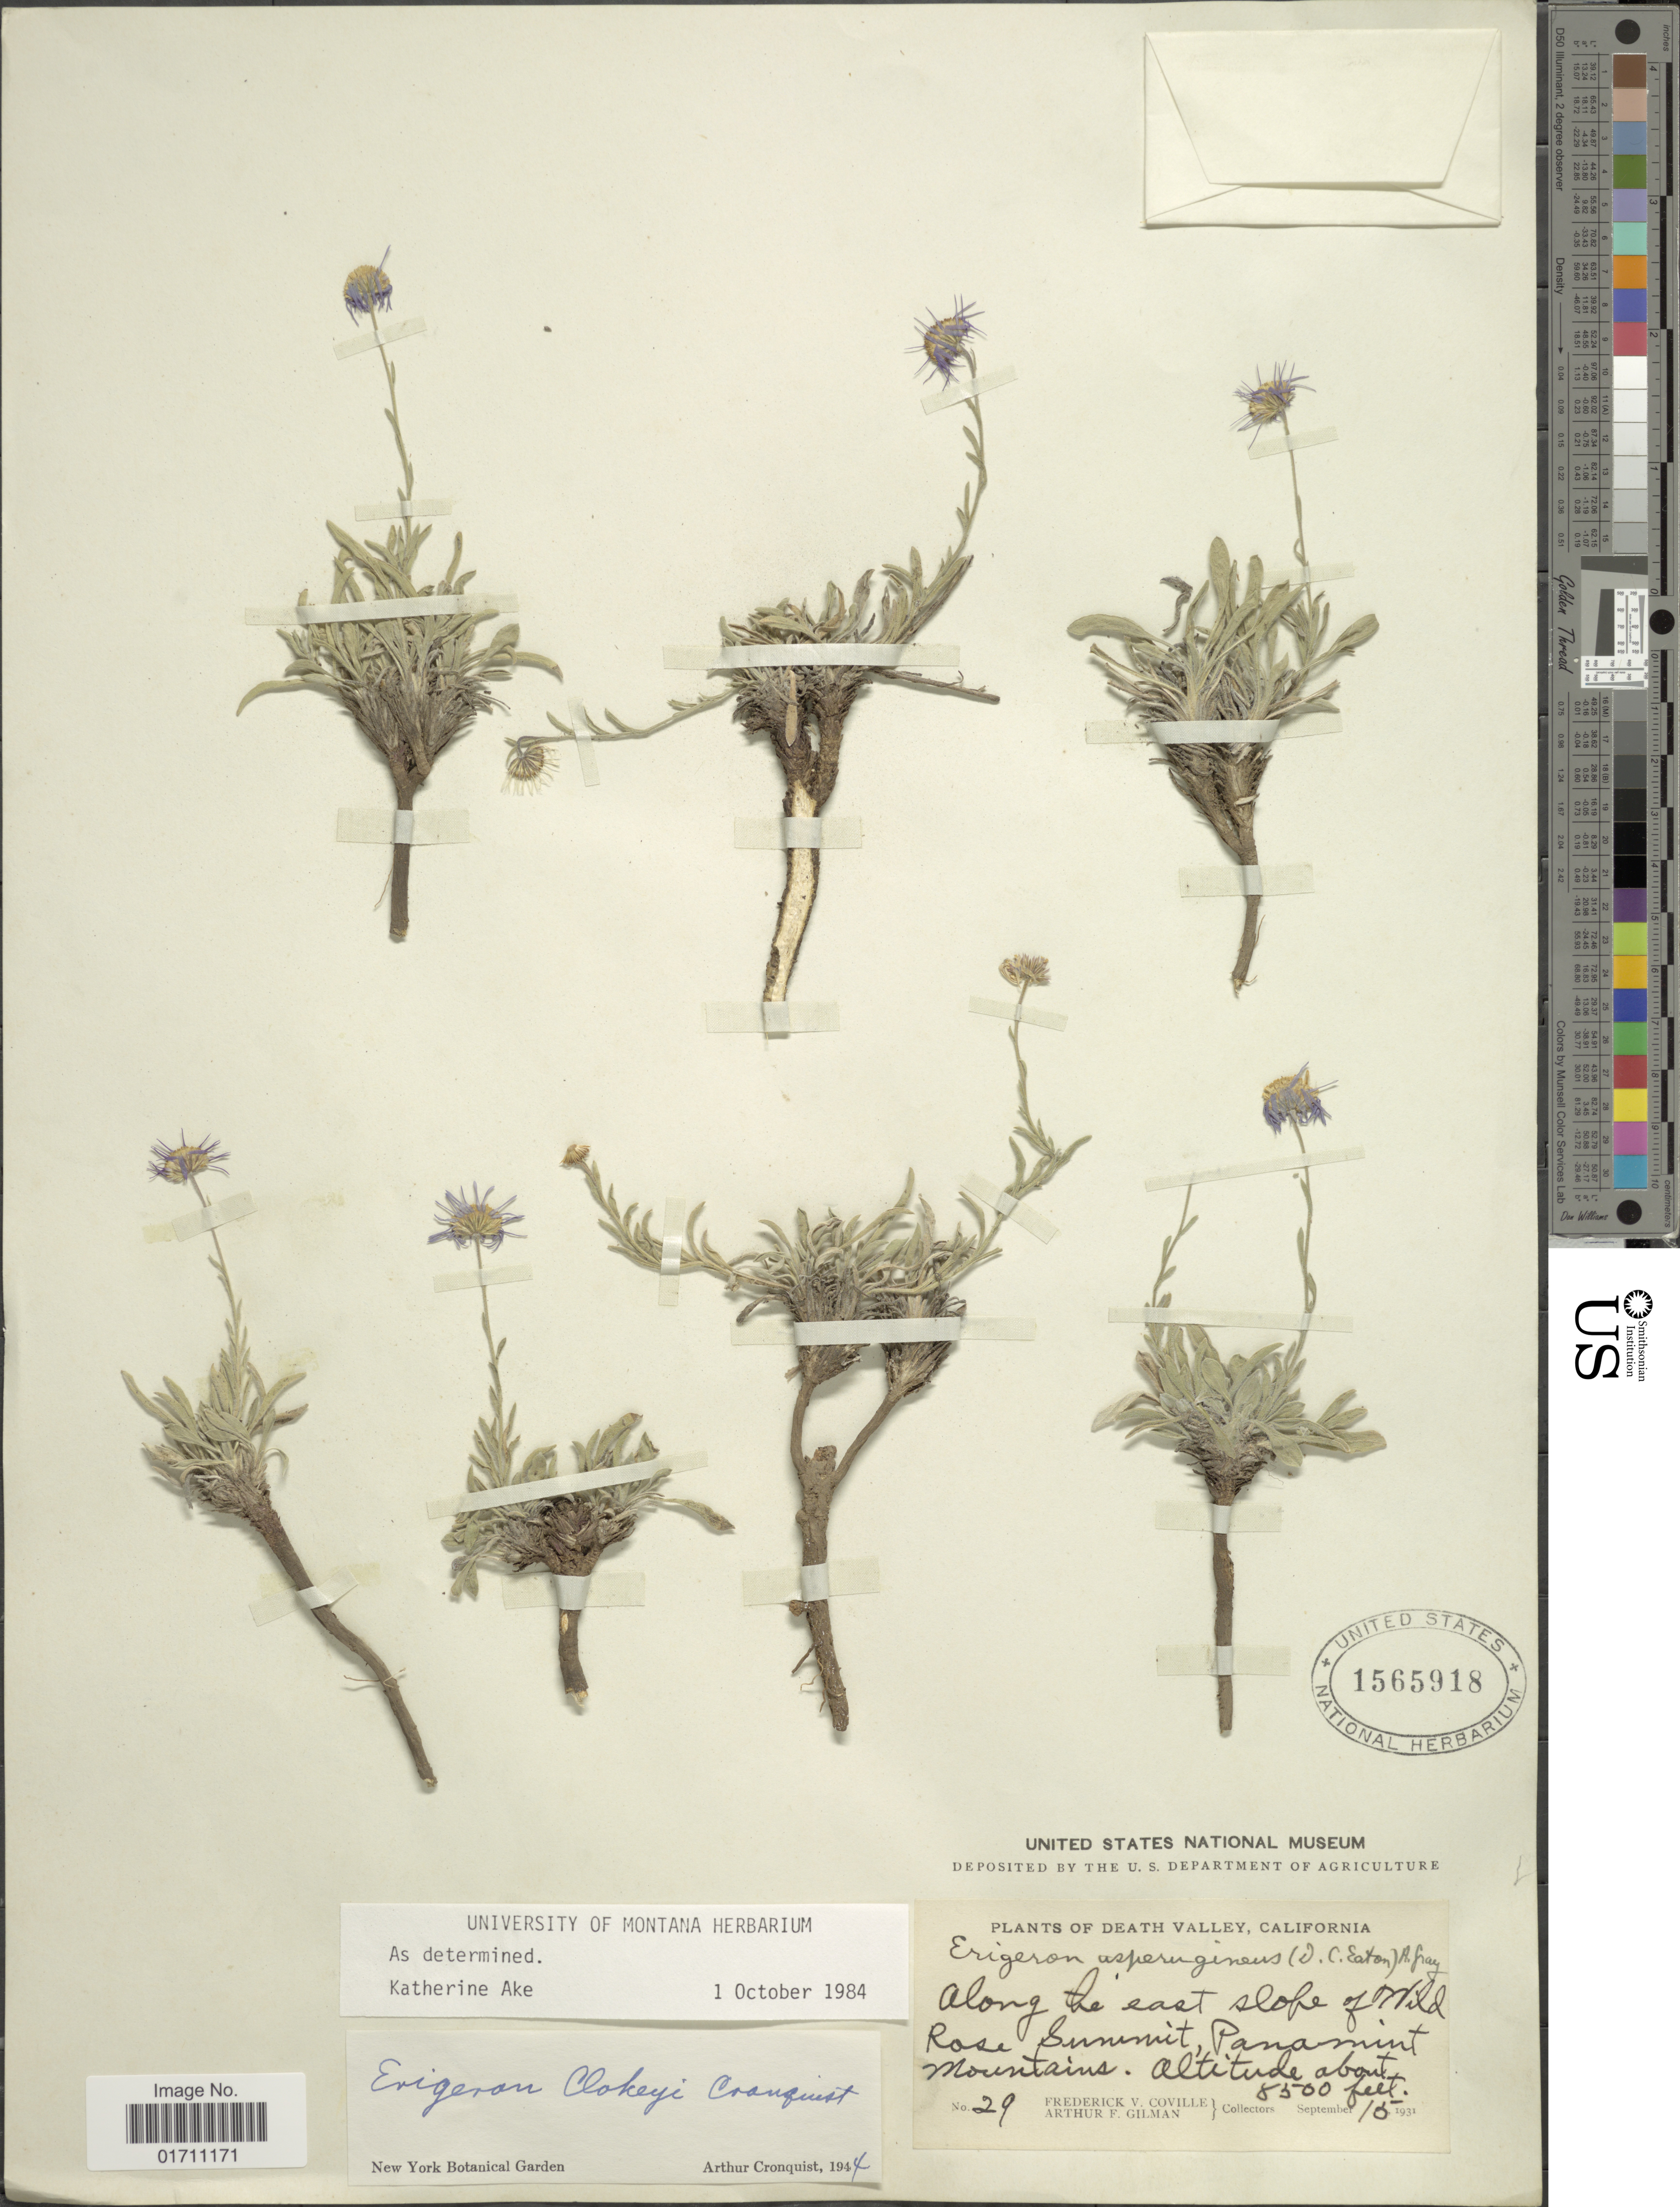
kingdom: Plantae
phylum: Tracheophyta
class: Magnoliopsida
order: Asterales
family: Asteraceae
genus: Erigeron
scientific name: Erigeron clokeyi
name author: Cronq.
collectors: F. V. Coville & A. Gilman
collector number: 29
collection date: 1931-09-15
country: United States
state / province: California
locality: Death Valley, along the east slope of Wild Rose Summit, Panamint Mountains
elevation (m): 2591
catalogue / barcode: US 1565918